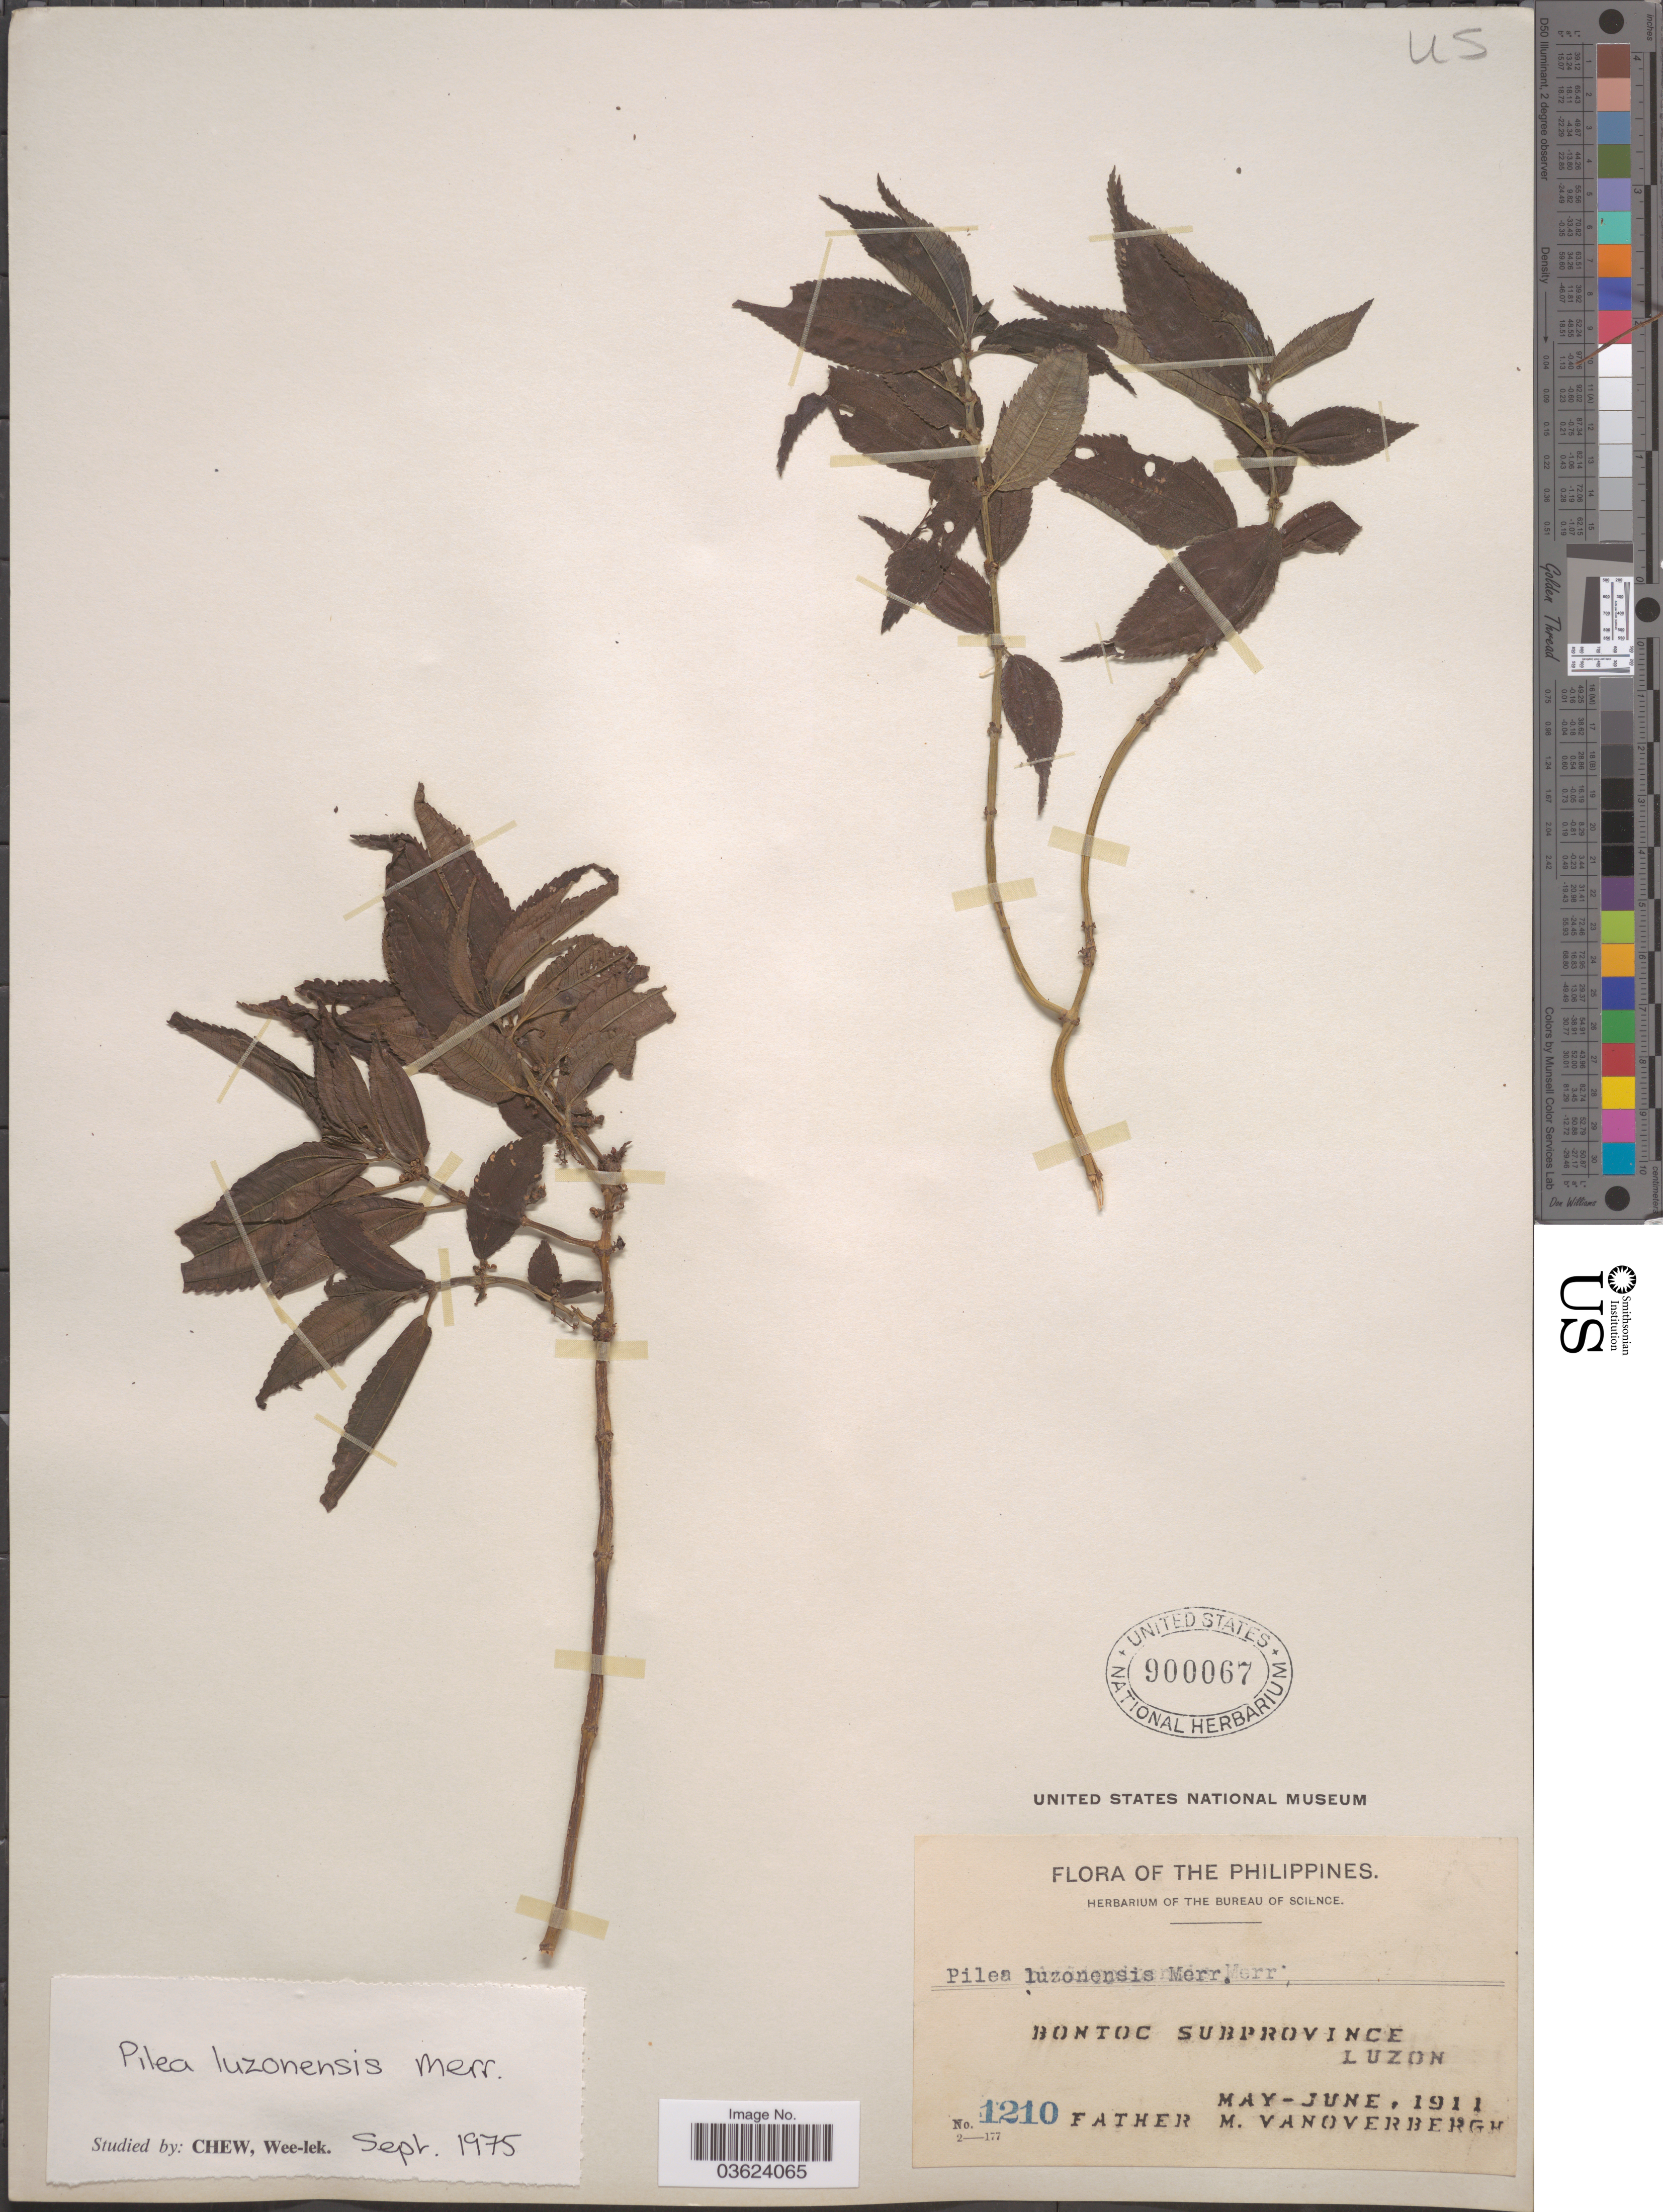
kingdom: Plantae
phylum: Tracheophyta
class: Magnoliopsida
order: Rosales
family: Urticaceae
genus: Pilea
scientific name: Pilea luzonensis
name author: Merr.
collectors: F. Vanoverbergh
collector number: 1210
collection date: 1911-05/1911-06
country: Philippines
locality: Bontoc Subprovince. Luzon.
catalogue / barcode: US 900067